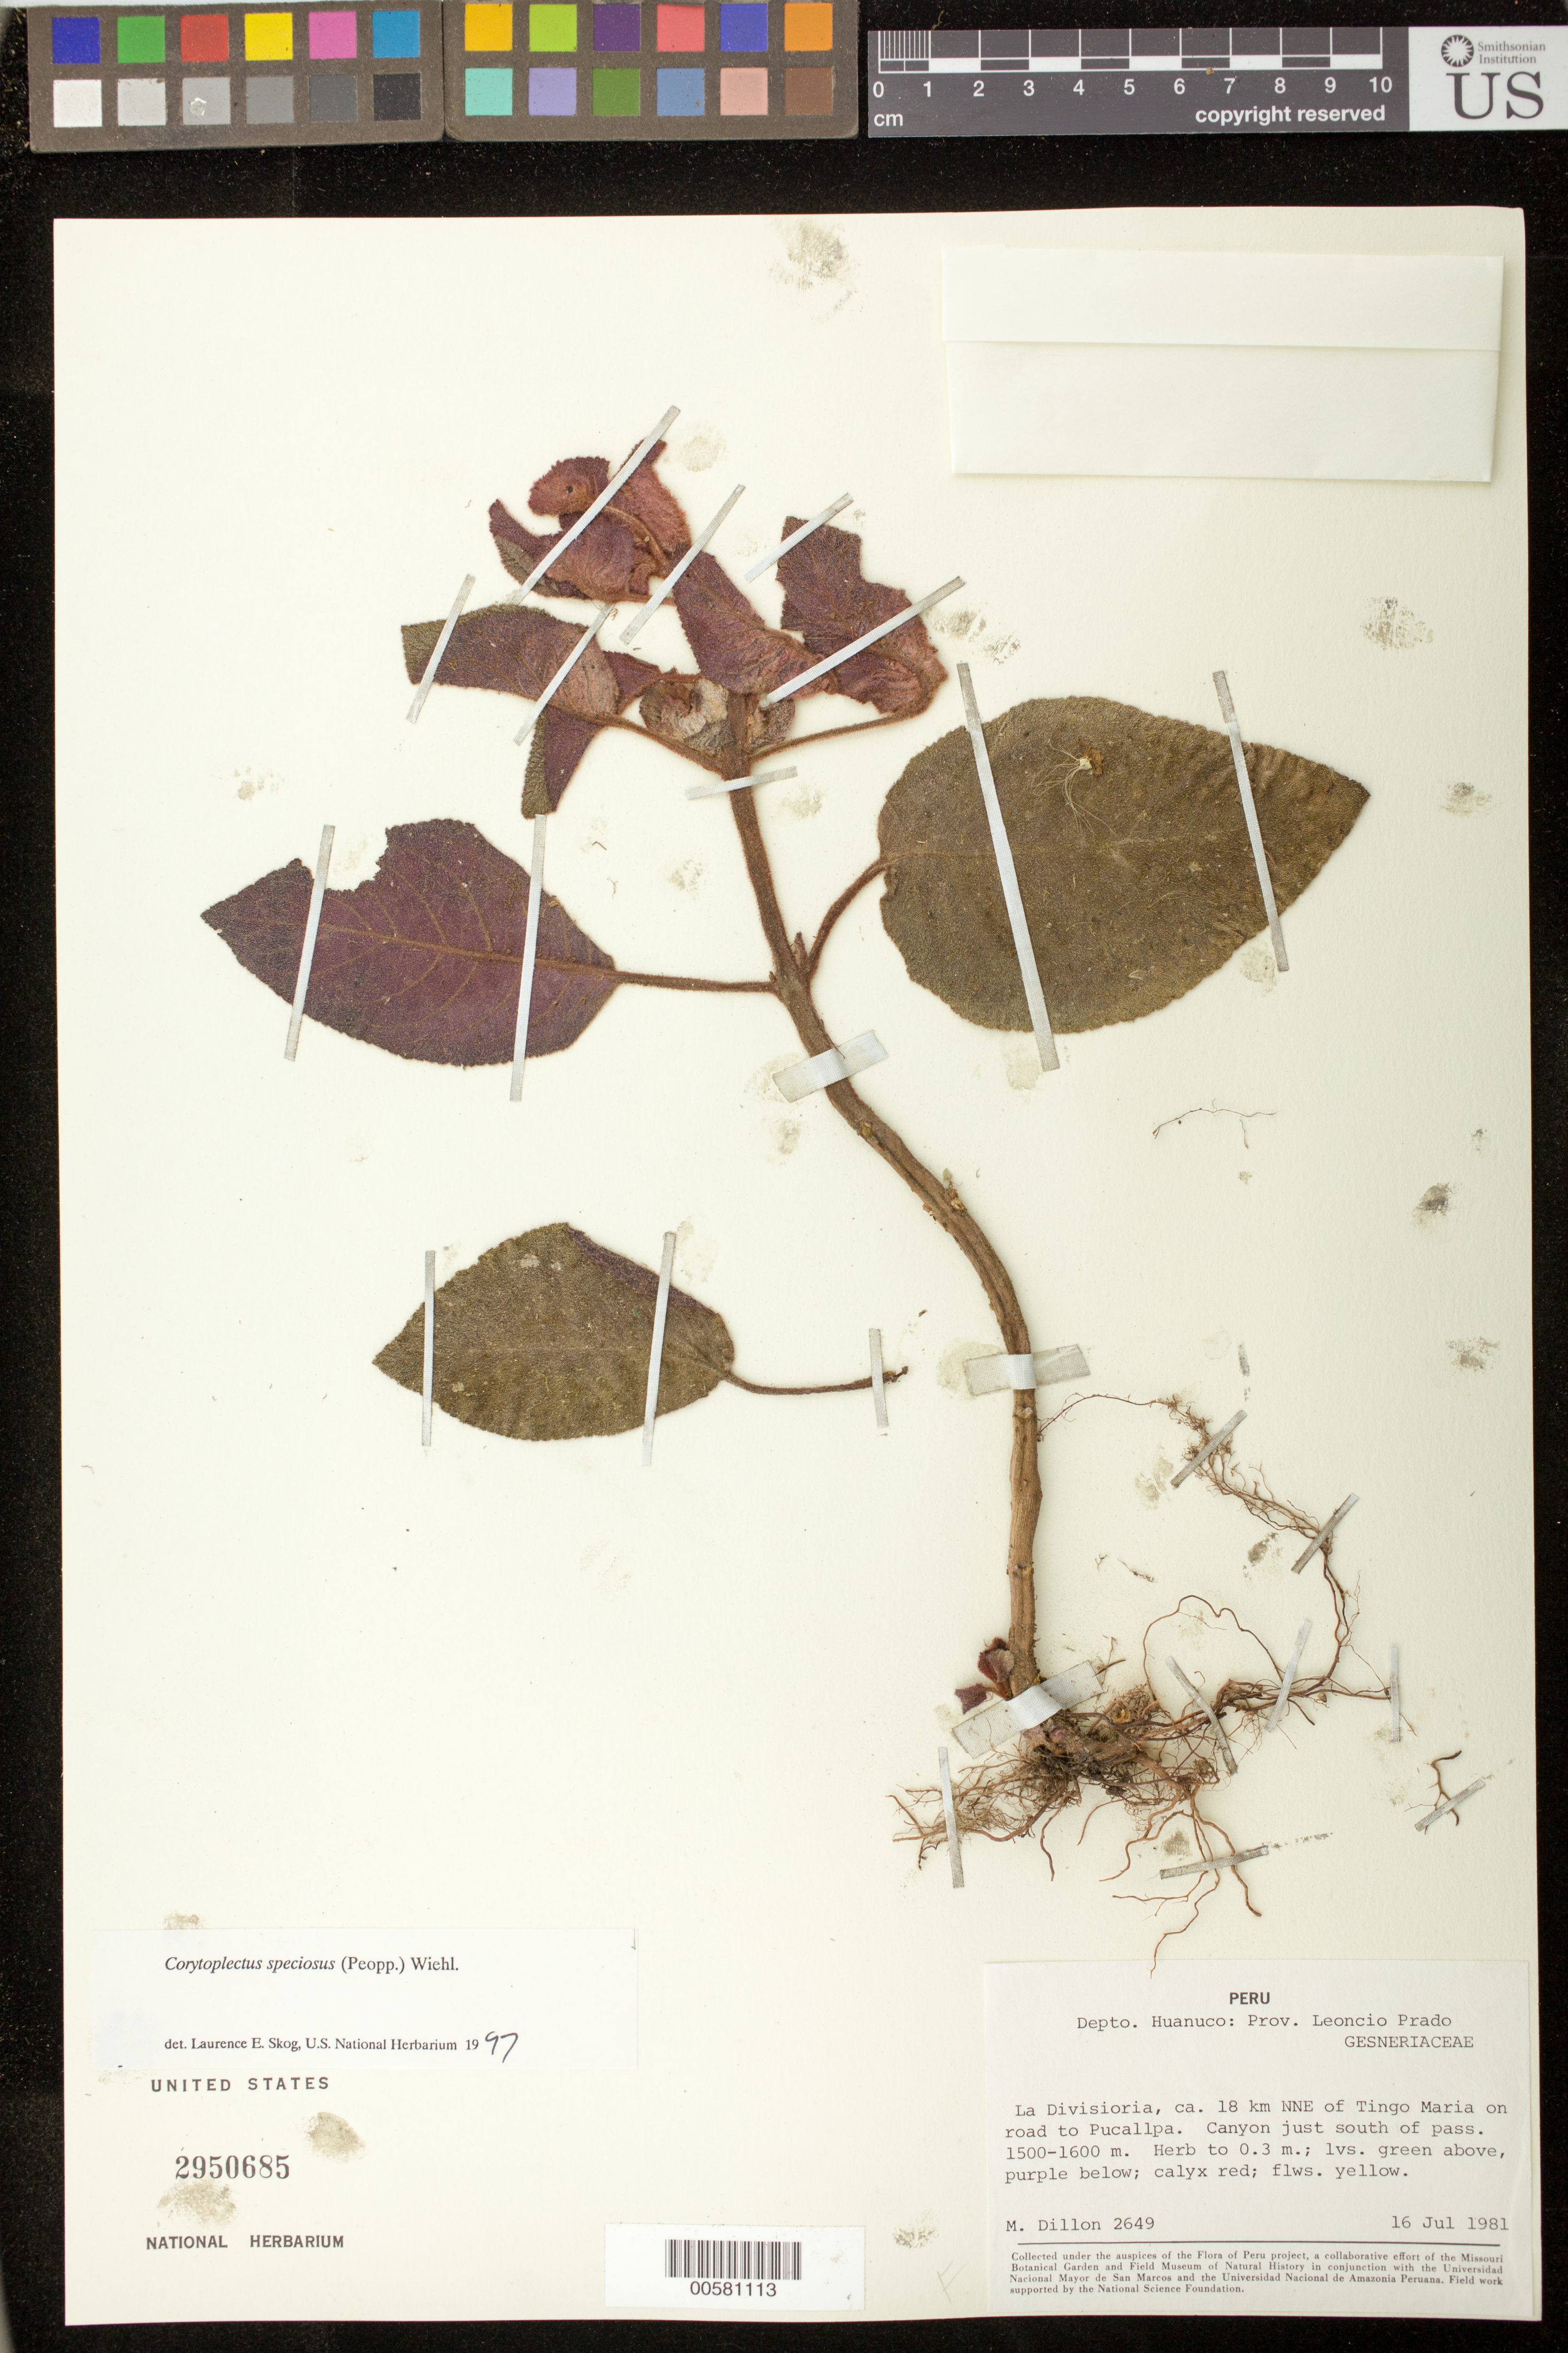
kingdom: Plantae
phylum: Tracheophyta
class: Magnoliopsida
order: Lamiales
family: Gesneriaceae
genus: Corytoplectus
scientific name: Corytoplectus speciosus var. orbicularis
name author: Rodr.-Flores & L.E. Skog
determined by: Skog, Laurence E.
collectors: M. O. Dillon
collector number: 2649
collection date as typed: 16 Jul 1981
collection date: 1981-07-16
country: Peru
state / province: Huánuco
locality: Prov. Leoncio Prado; La Divisoria, ca. 18 km NNE of Tingo Maria on road to Pucallpa, canyon just S of pass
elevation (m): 1500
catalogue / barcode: US 2950685